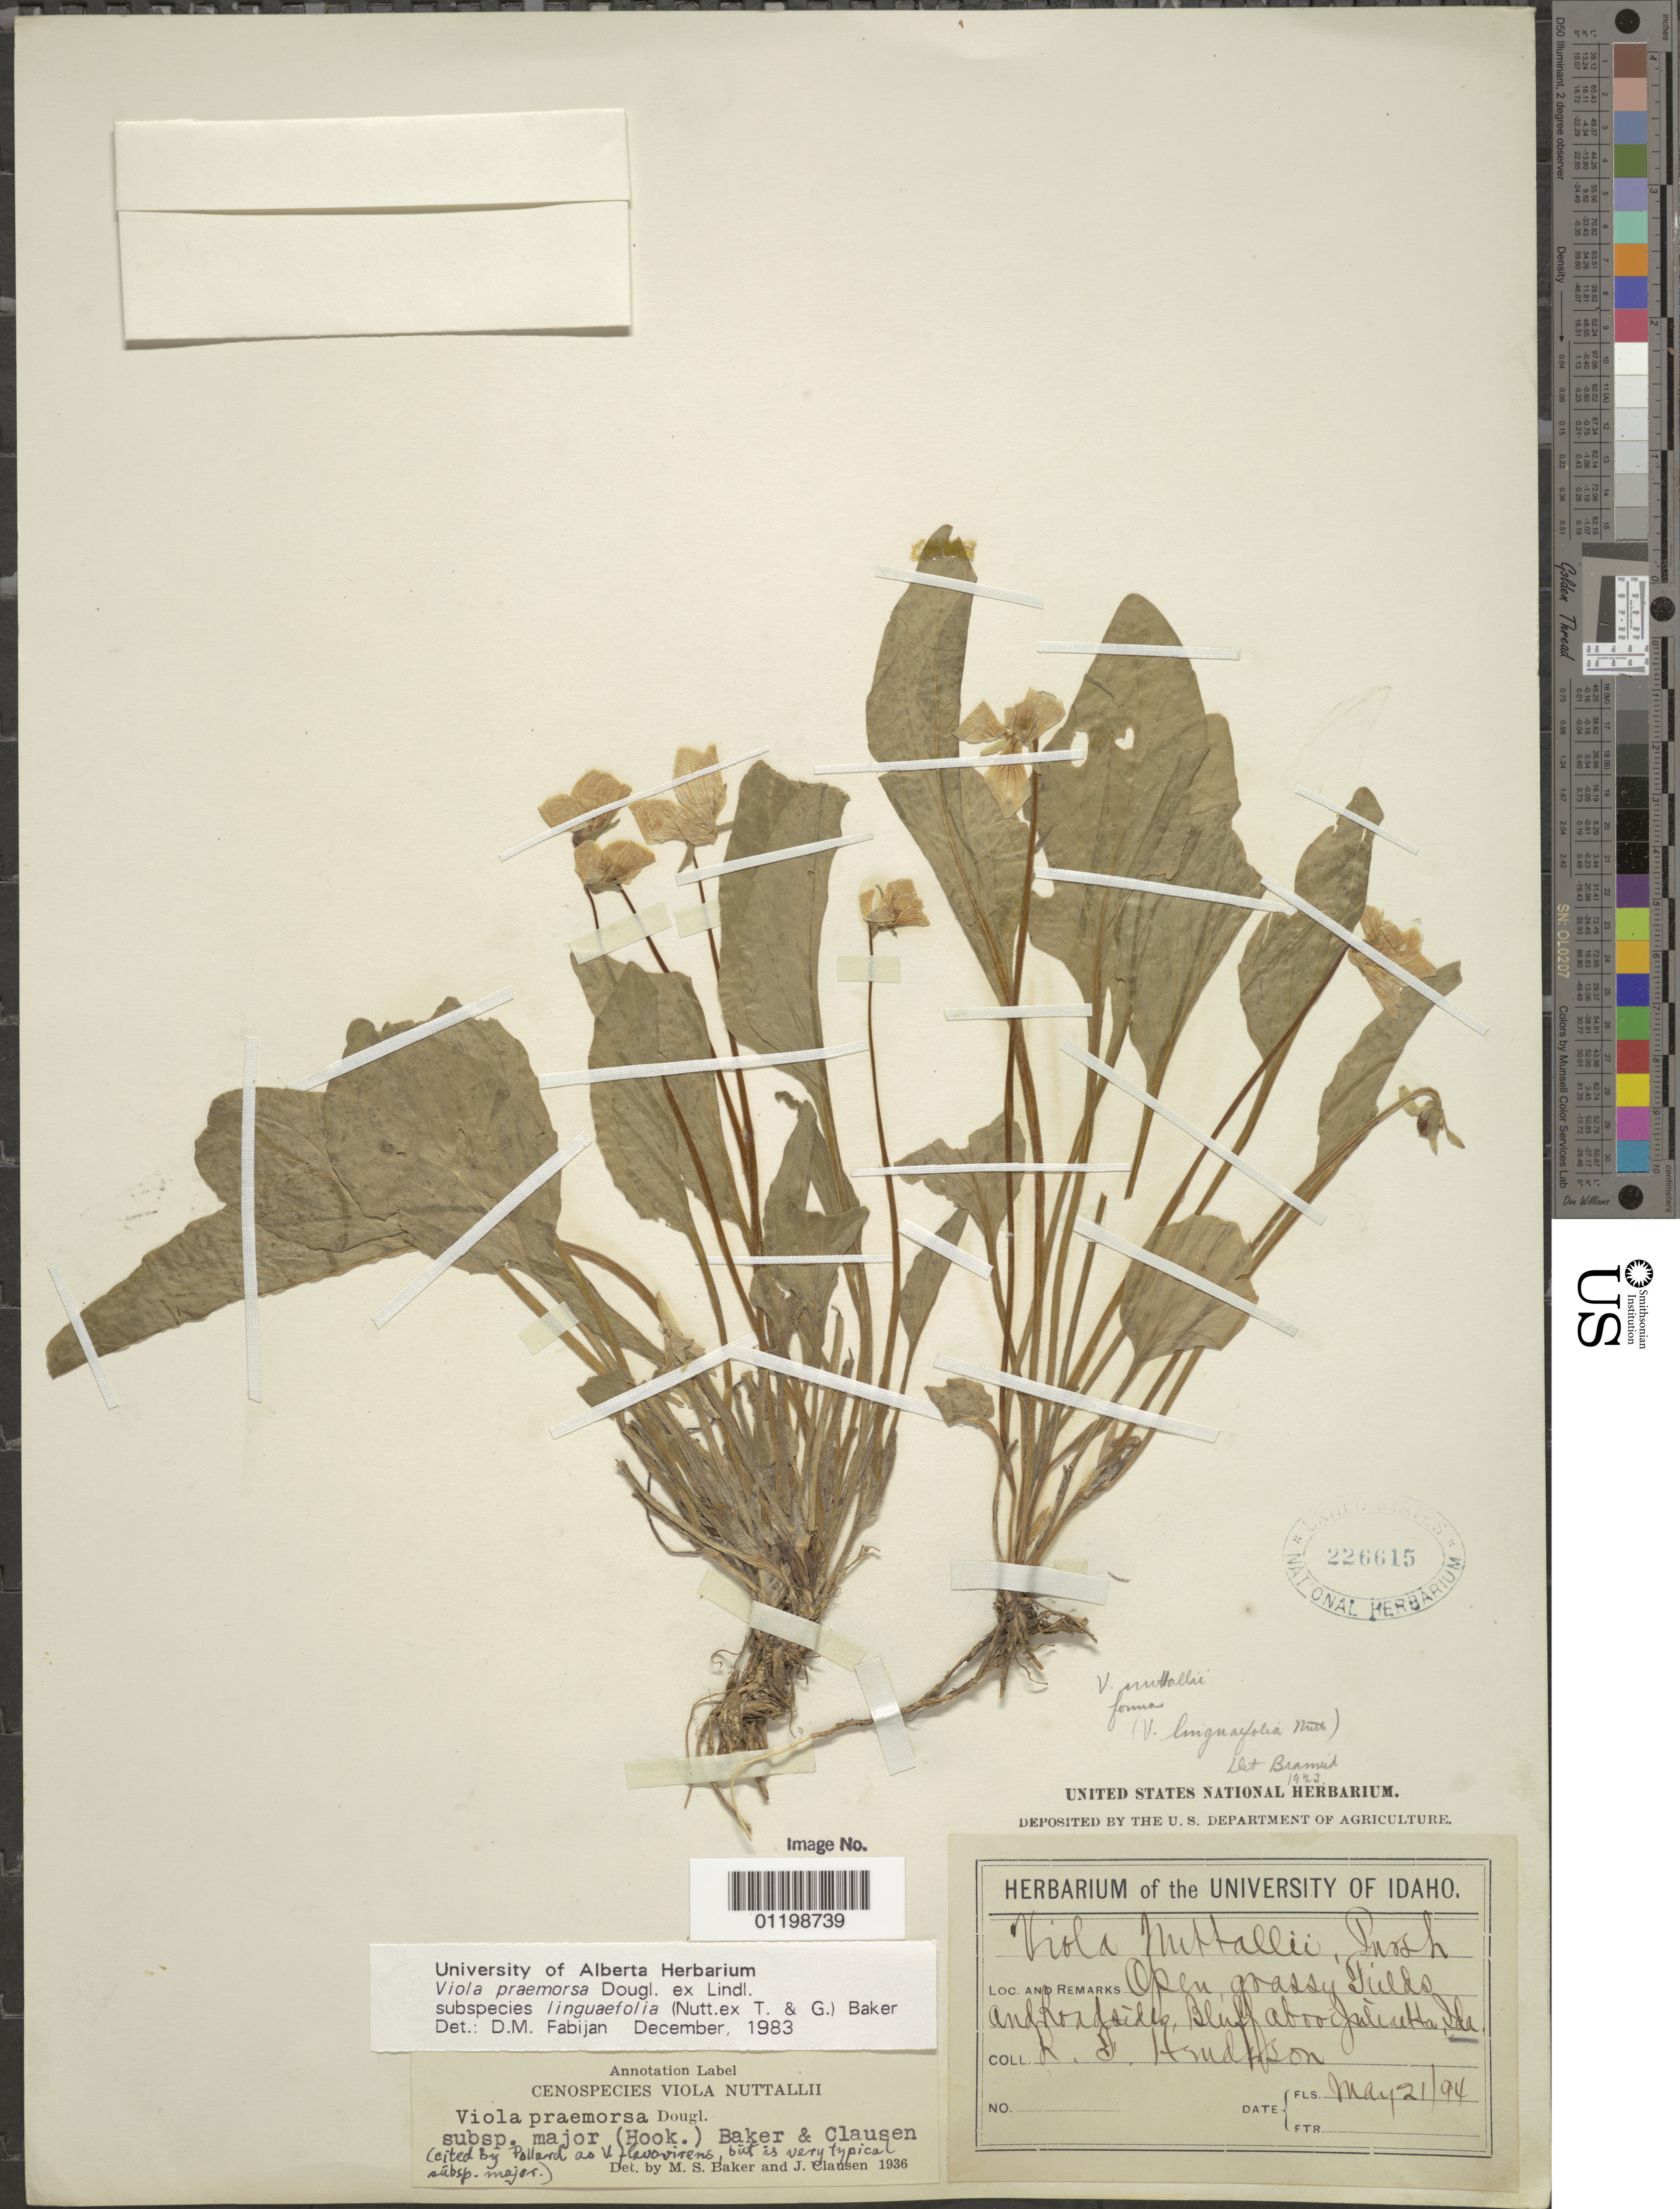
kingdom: Plantae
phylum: Tracheophyta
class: Magnoliopsida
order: Malpighiales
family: Violaceae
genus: Viola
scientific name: Viola praemorsa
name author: Douglas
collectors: L. F. Henderson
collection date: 1894-05-21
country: United States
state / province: Idaho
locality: Bluff above Juleaetta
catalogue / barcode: US 226615